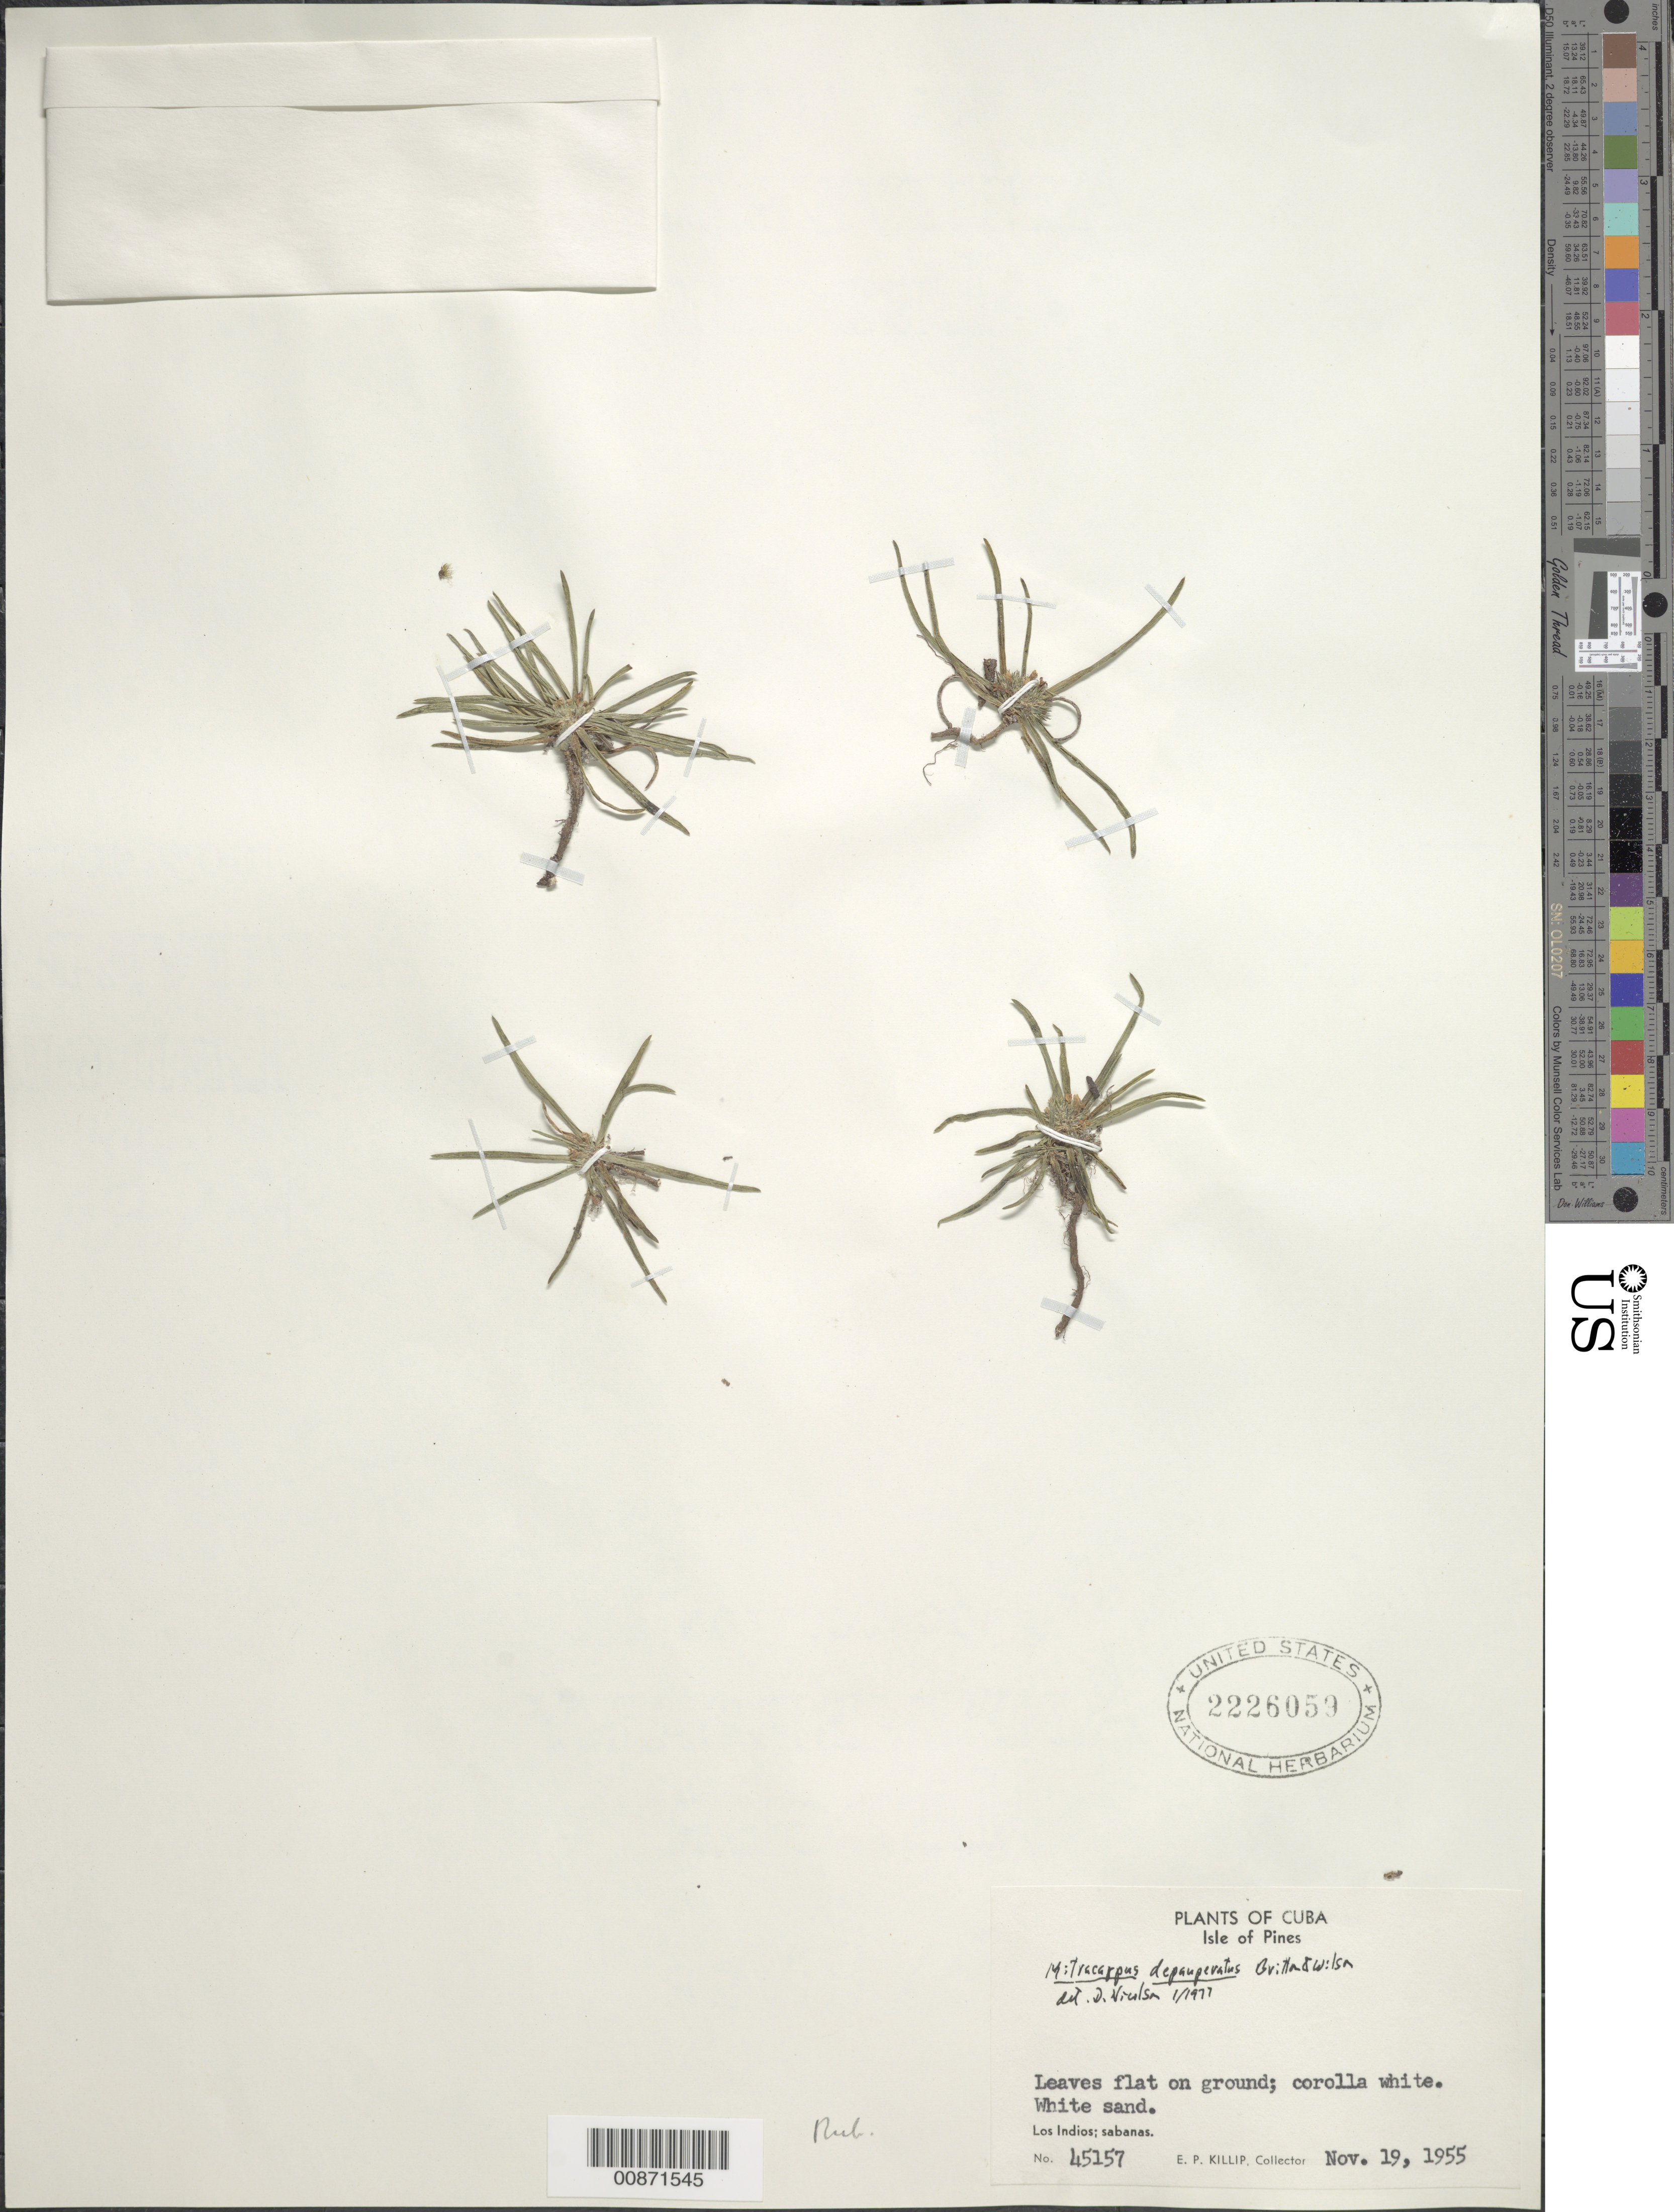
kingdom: Plantae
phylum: Tracheophyta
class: Magnoliopsida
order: Gentianales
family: Rubiaceae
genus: Mitracarpus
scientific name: Mitracarpus depauperatus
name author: Britton & P. Wilson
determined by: Nicolson, Dan H.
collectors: E. P. Killip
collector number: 45157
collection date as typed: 19 Nov 1955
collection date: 1955-11-19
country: Cuba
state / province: Isla de La Juventud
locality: Los Indios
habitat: Sabanas; Pl. w. lvs. flat on grnd.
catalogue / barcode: US 2226059